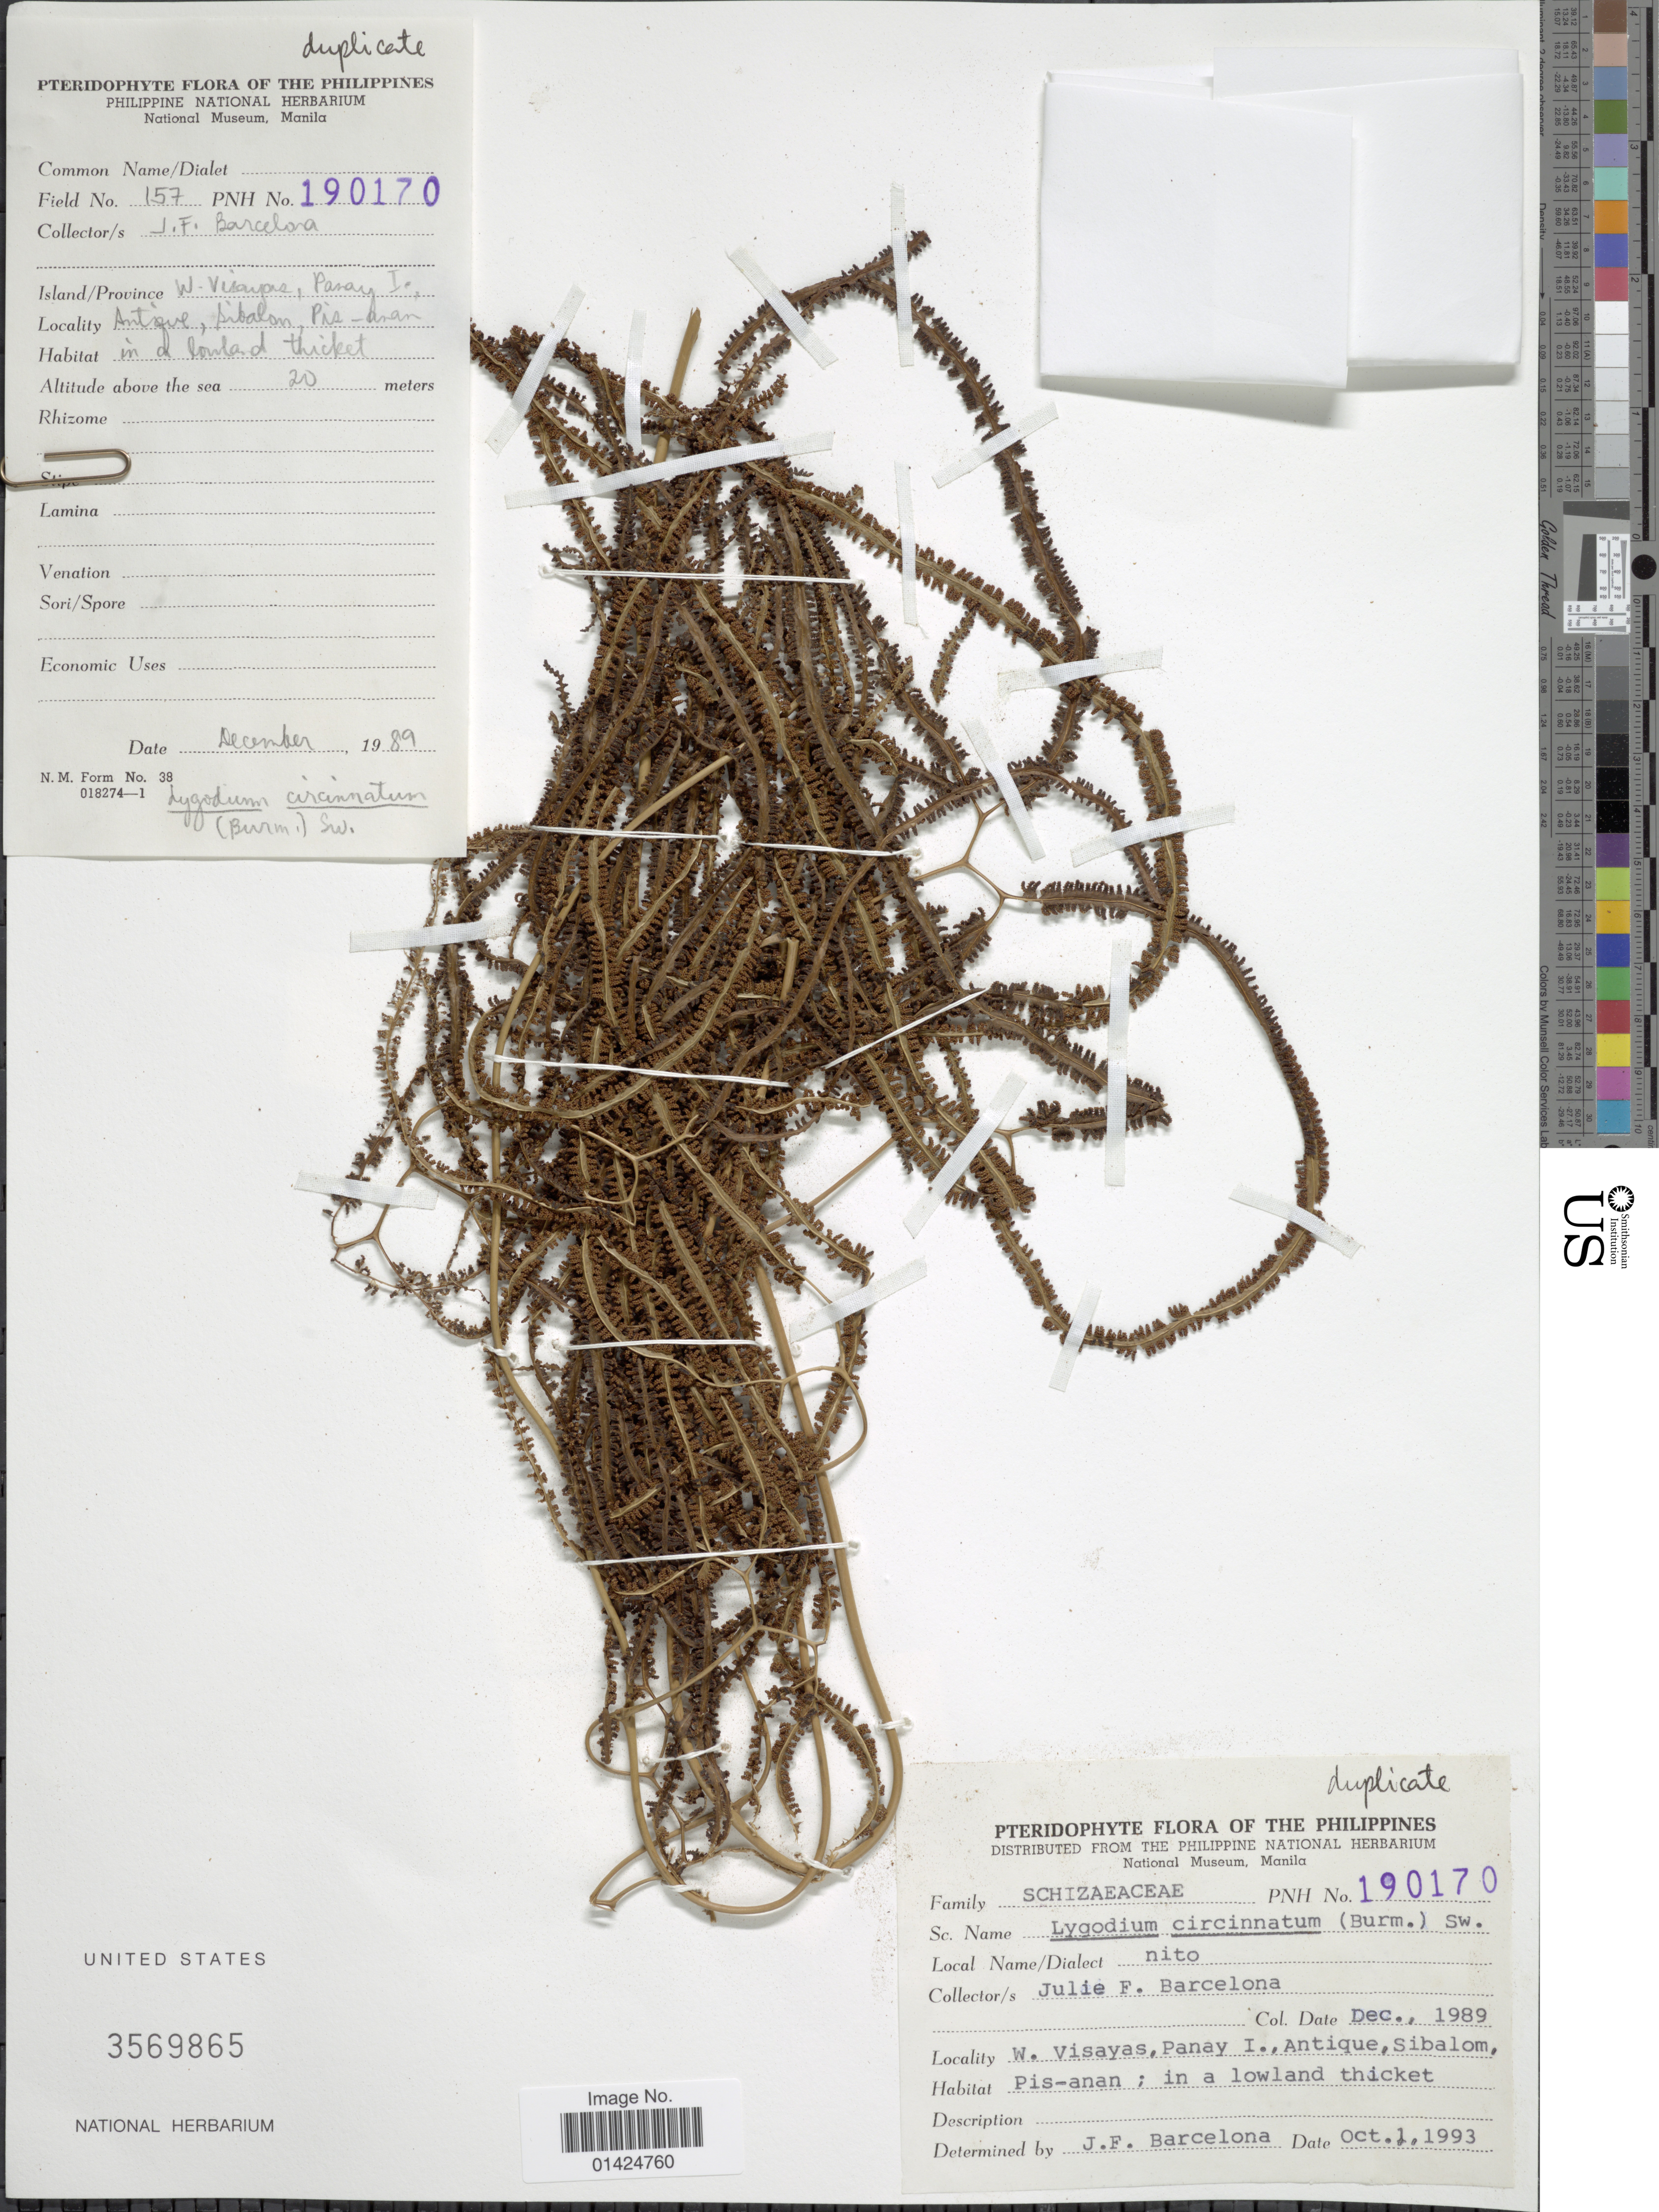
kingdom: Plantae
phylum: Tracheophyta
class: Polypodiopsida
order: Schizaeales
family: Lygodiaceae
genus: Lygodium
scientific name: Lygodium circinnatum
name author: (Burm. f.) Sw.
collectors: J. F. Barcelona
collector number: PNH 190170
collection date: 1989-12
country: Philippines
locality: W. Visayas, Panay I. , Antique, Sibalom, Pis-anan.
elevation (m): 20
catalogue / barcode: US 3569865